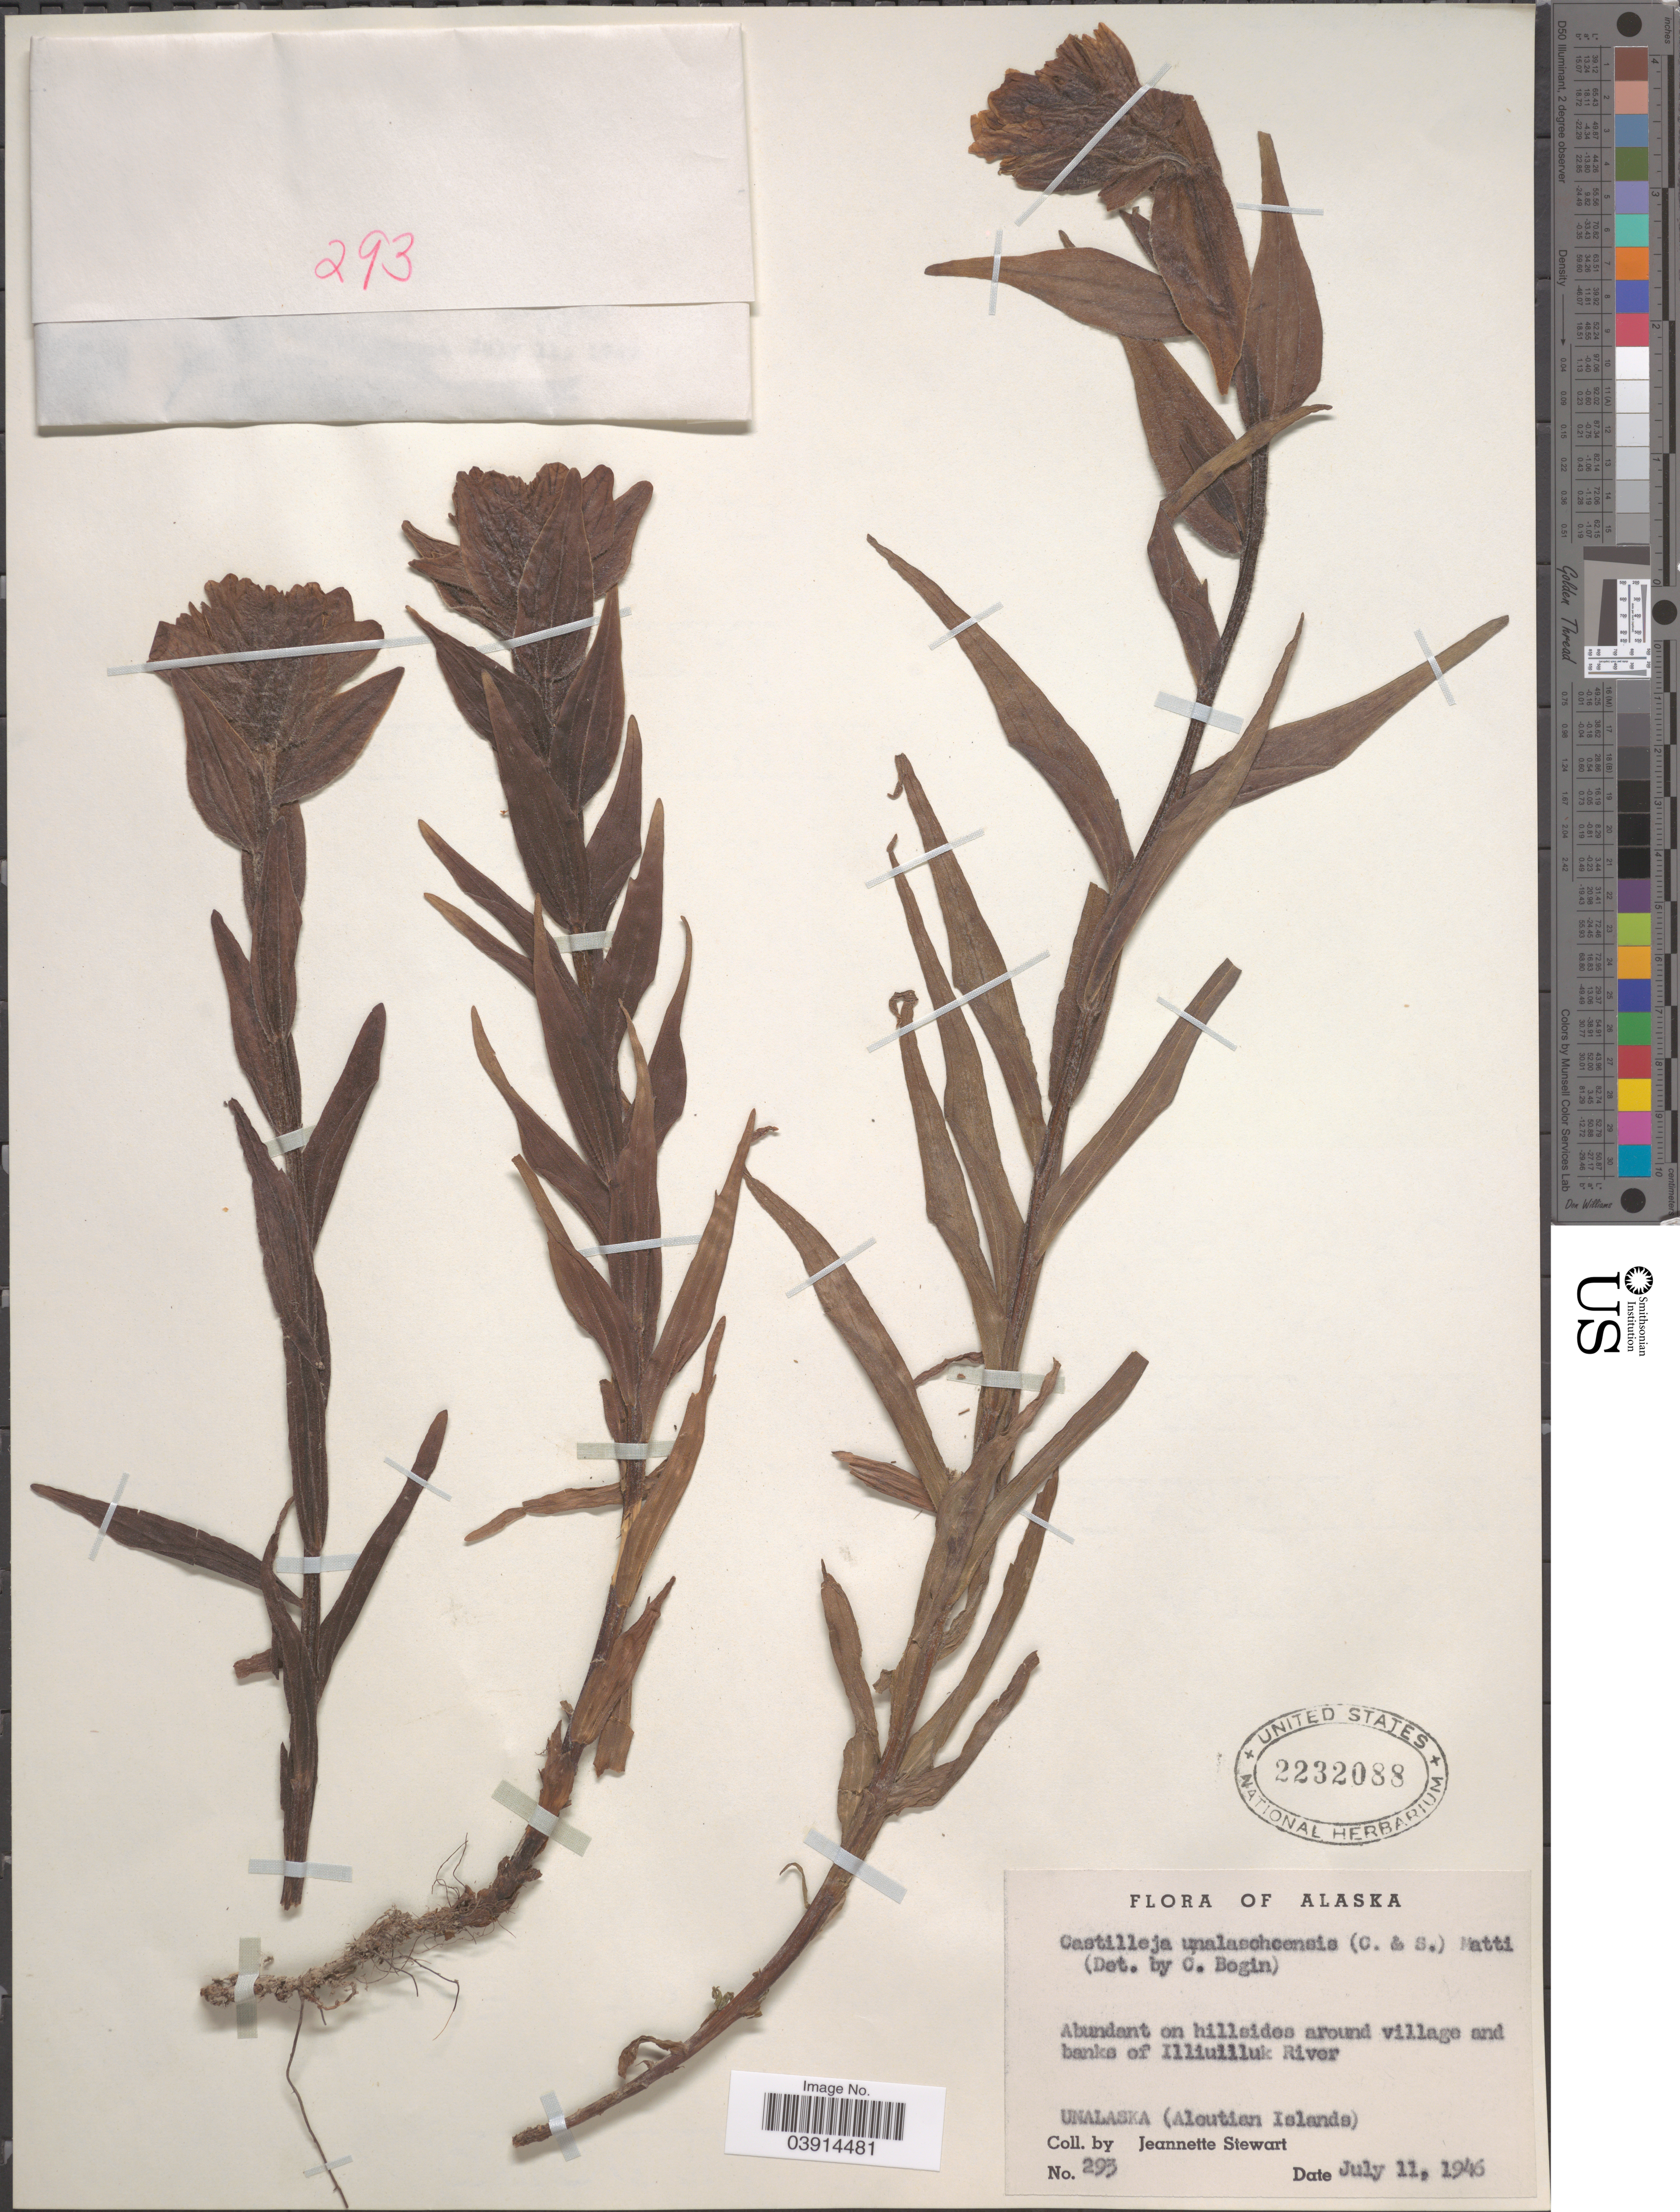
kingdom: Plantae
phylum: Tracheophyta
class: Magnoliopsida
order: Lamiales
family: Orobanchaceae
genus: Castilleja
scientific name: Castilleja unalaschcensis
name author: (Cham. & Schltdl.) Malte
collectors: J. Stewart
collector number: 293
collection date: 1946-07-11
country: United States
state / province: Alaska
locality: Abundant on hillsides around village and banks of Illiuliluk River. Unalaska (Aleutian Islands).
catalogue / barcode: US 2232088